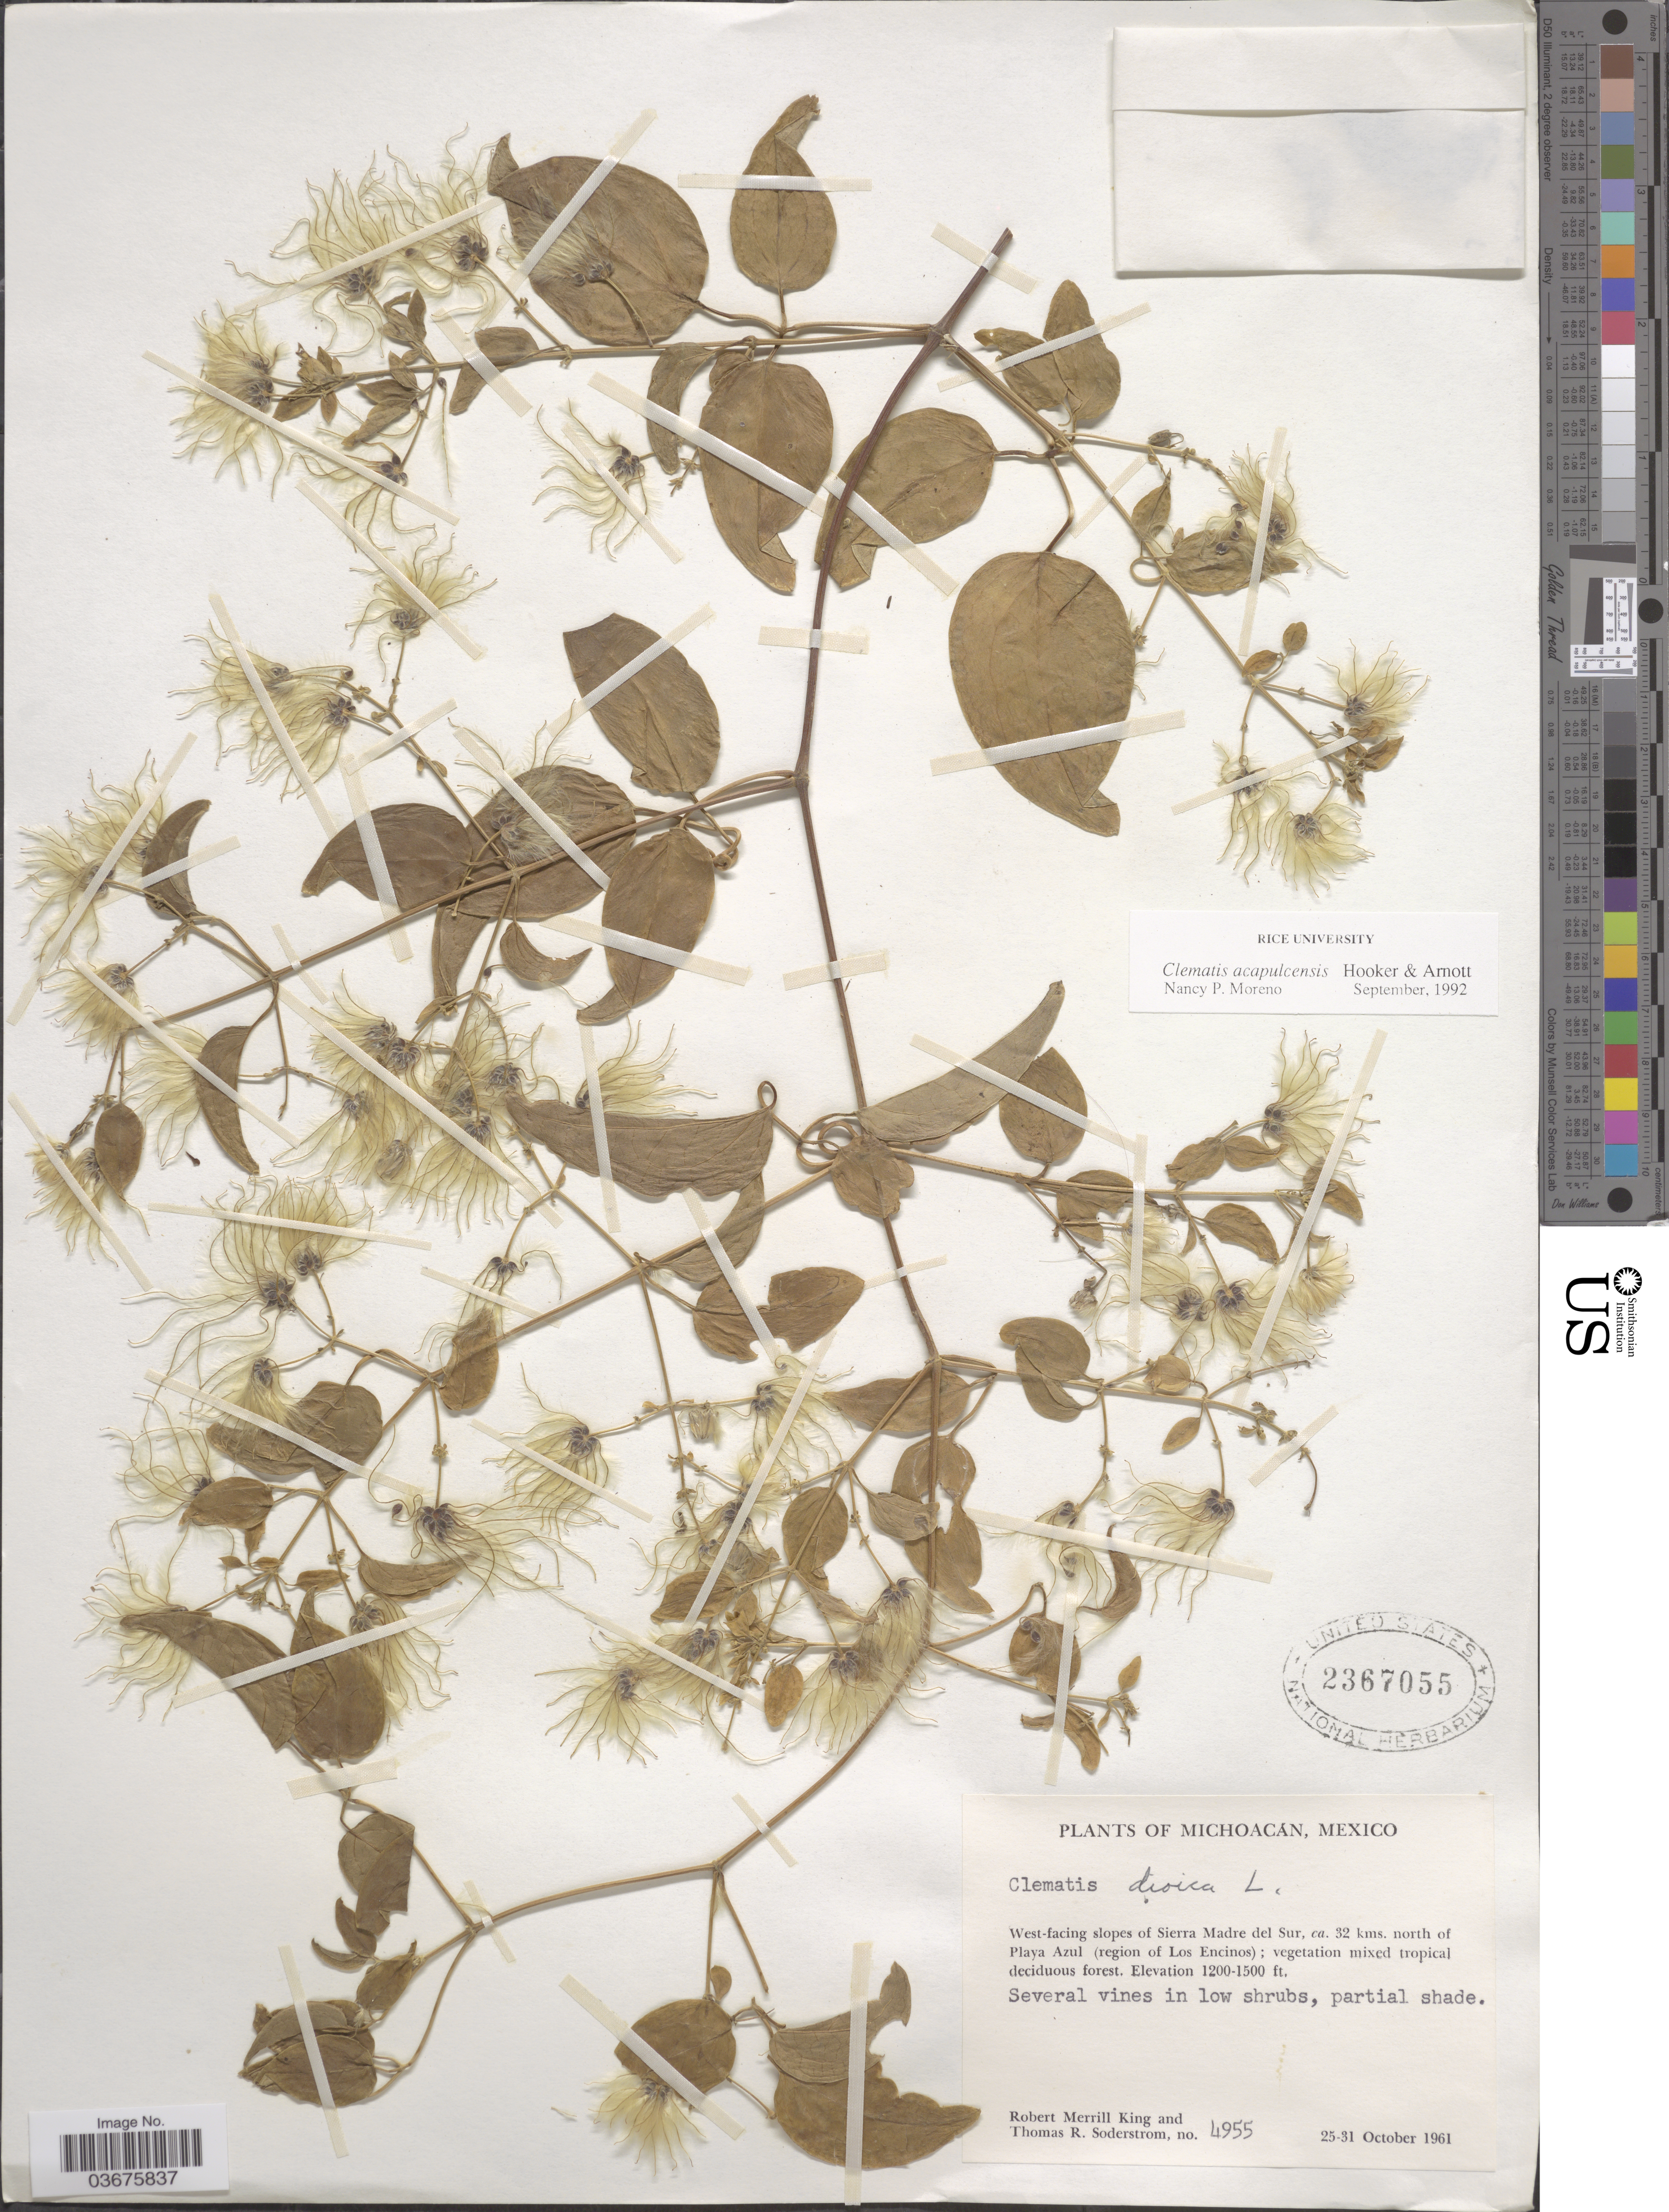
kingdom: Plantae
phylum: Tracheophyta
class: Magnoliopsida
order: Ranunculales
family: Ranunculaceae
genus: Clematis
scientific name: Clematis acapulcensis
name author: Hook. & Arn.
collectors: R. M. King & T. R. Soderstrom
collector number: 4955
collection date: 1961-10-25/1961-10-31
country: Mexico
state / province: Michoacán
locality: West-facing slopes of Sierra Madre del Sur, ca. 32 kms. north of Playa Azul (region of Los Encinos).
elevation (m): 366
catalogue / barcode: US 2367055